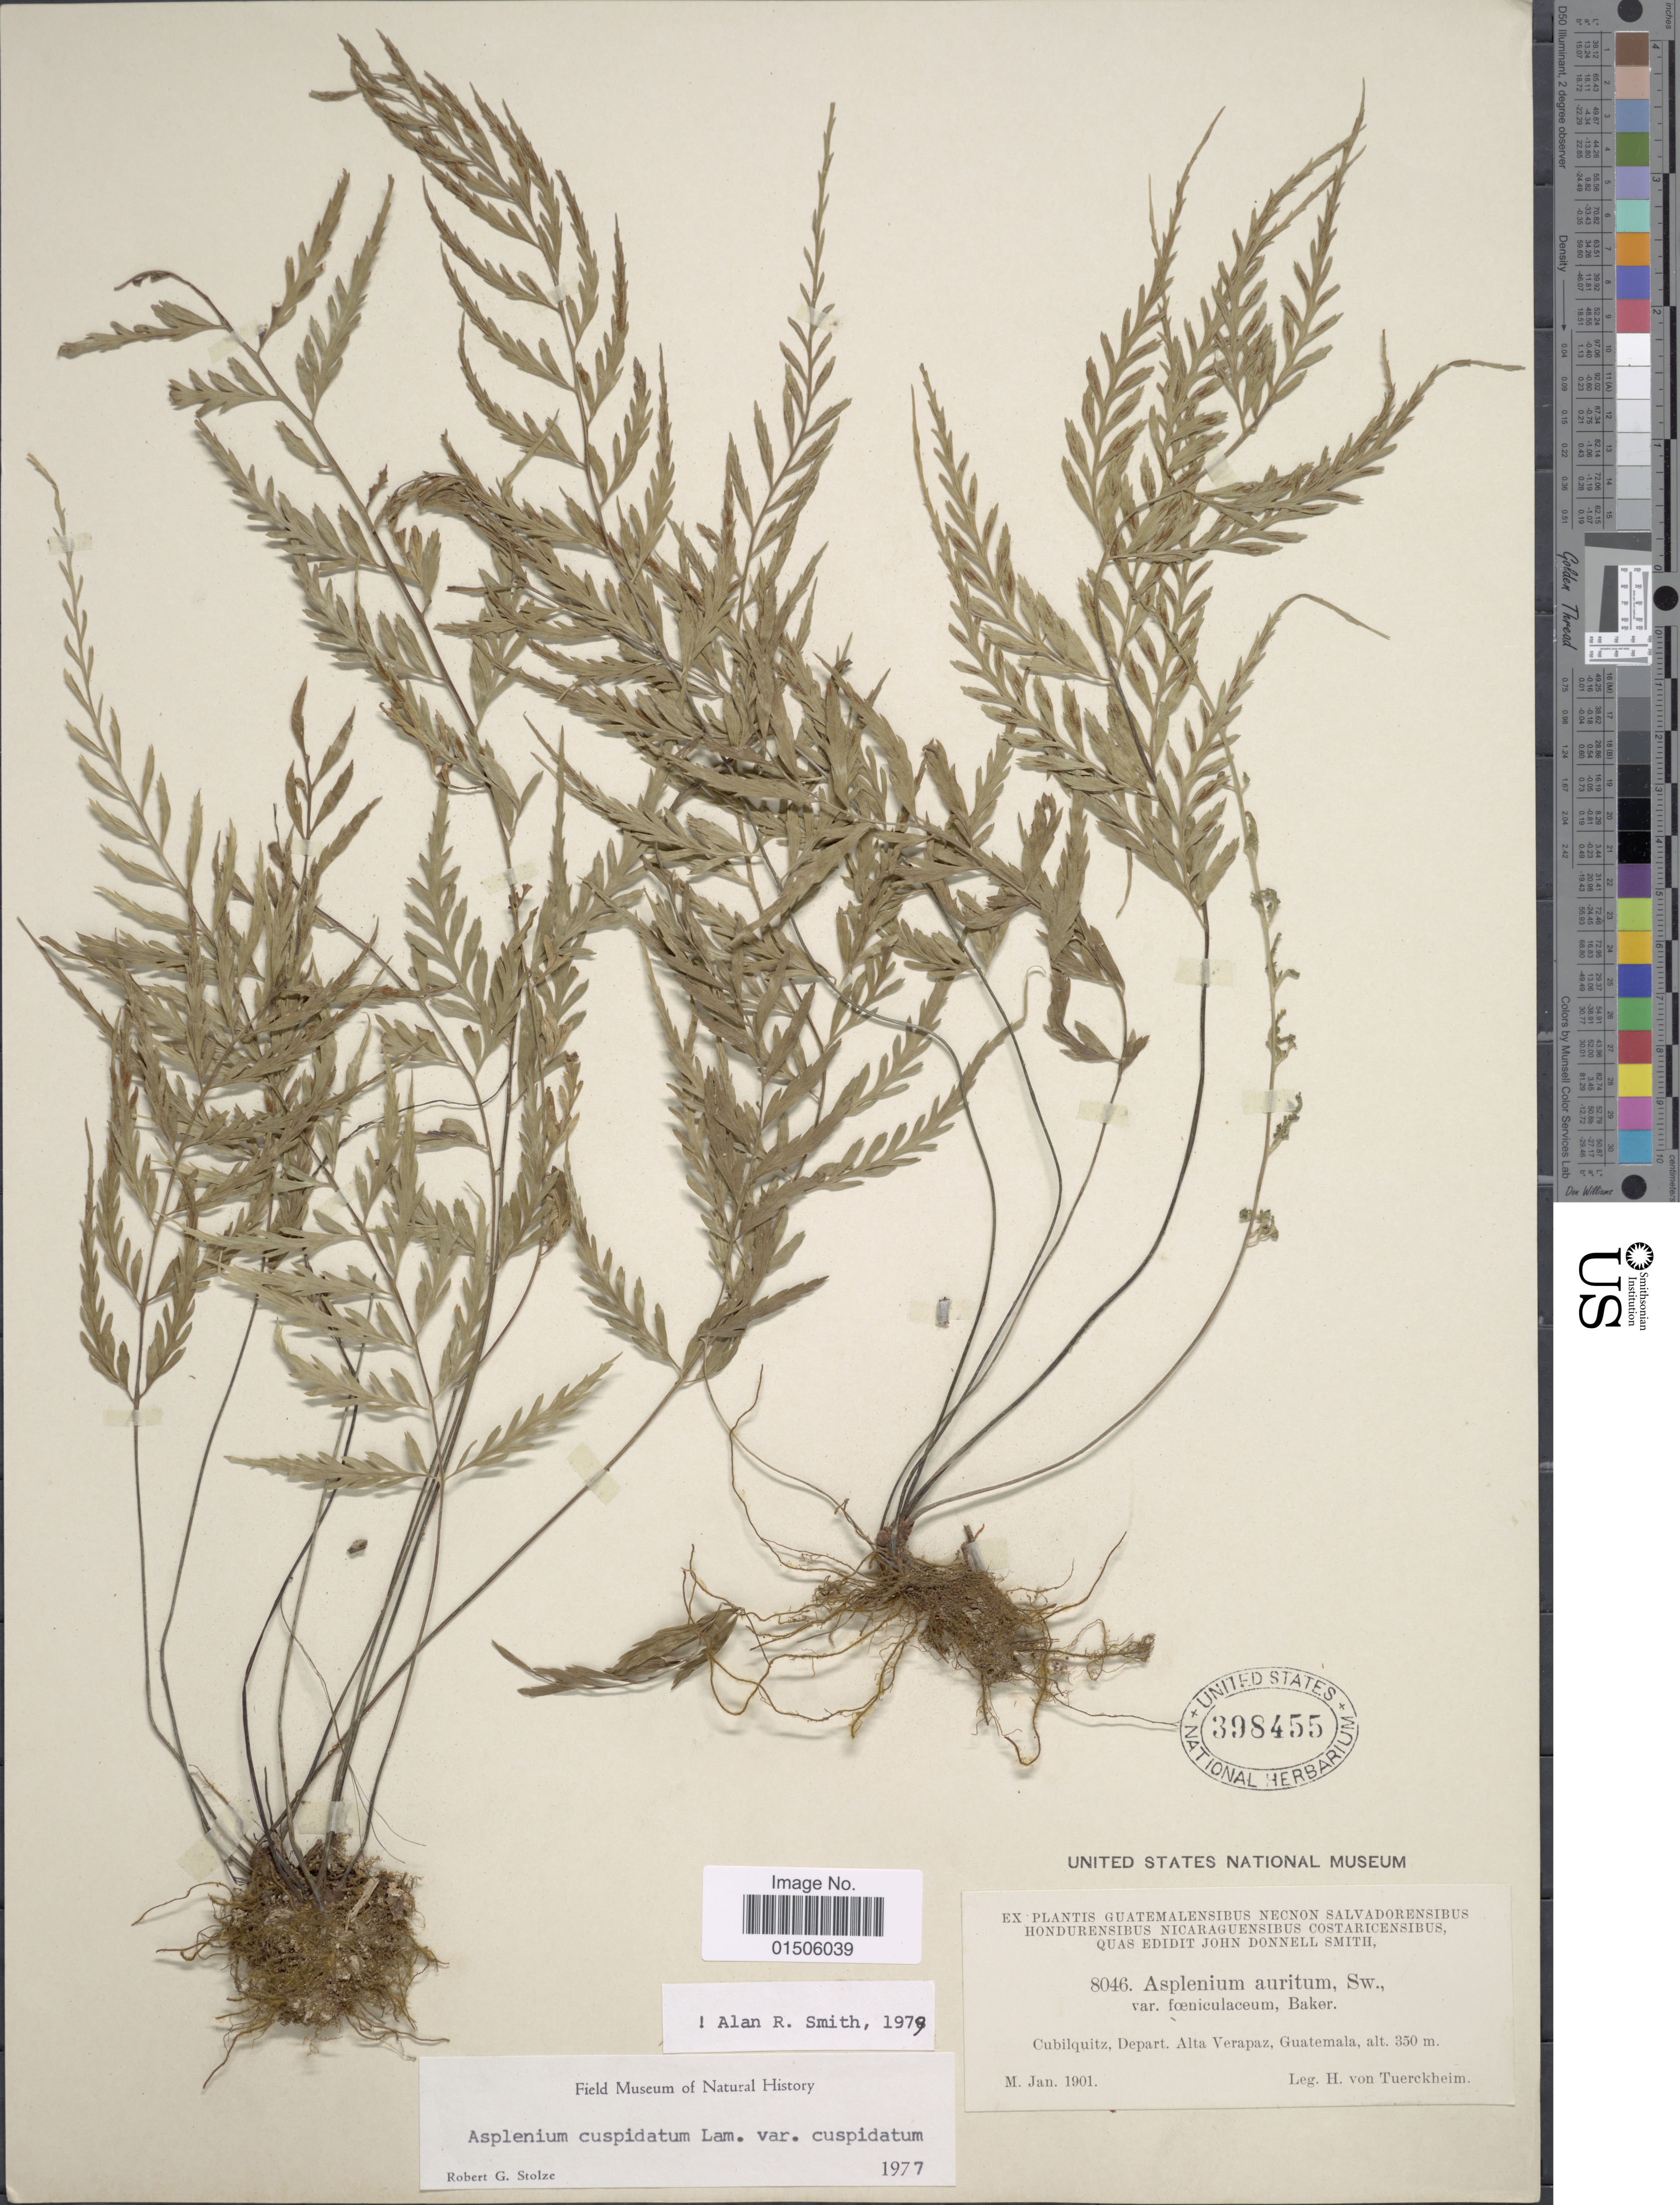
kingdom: Plantae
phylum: Tracheophyta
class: Polypodiopsida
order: Polypodiales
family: Aspleniaceae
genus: Asplenium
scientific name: Asplenium cuspidatum var. cuspidatum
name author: Lam.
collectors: H. von Türckheim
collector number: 8046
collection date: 1901-01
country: Guatemala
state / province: Alta Verapaz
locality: Cubilquitz. Depart. Alta Verapaz.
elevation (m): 350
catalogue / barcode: US 398455